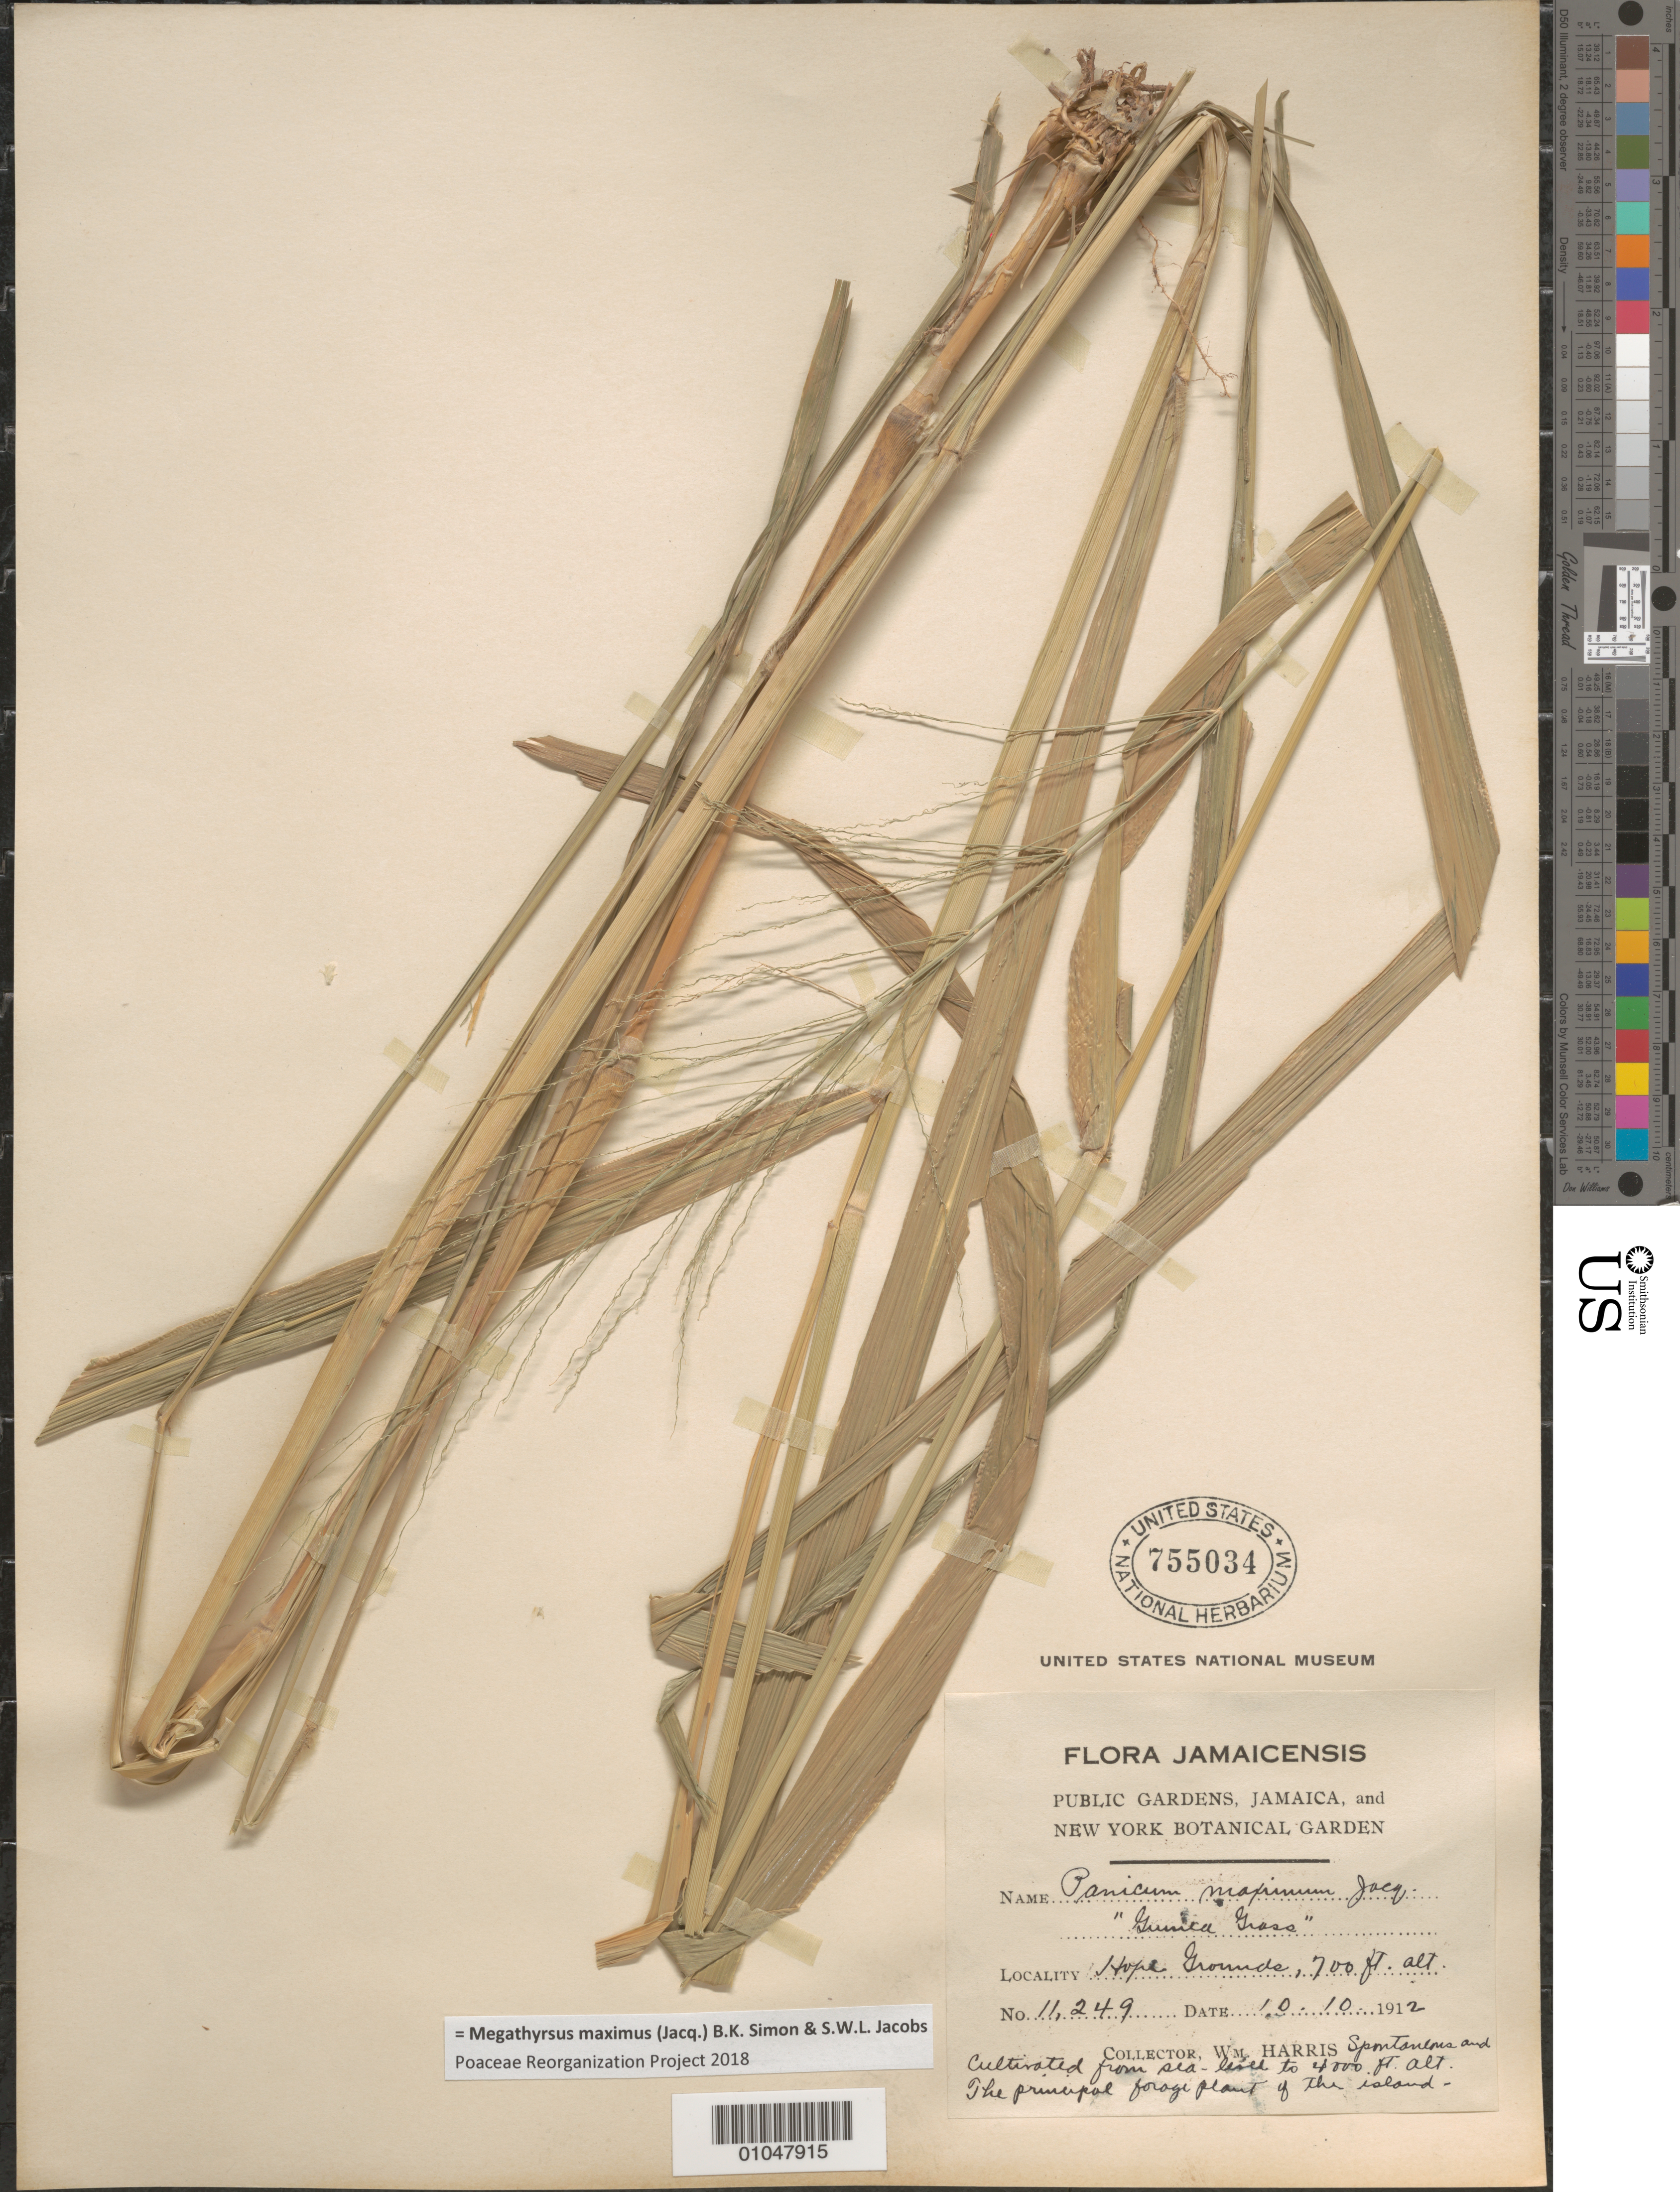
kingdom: Plantae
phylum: Tracheophyta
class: Liliopsida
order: Poales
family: Poaceae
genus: Panicum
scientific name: Panicum maximum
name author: Jacq.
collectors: W. Harris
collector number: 11249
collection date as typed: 10 Oct 1912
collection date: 1912-10-10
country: Jamaica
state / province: Saint Andrew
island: Jamaica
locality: Hope Grounds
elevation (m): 213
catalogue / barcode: US 755034